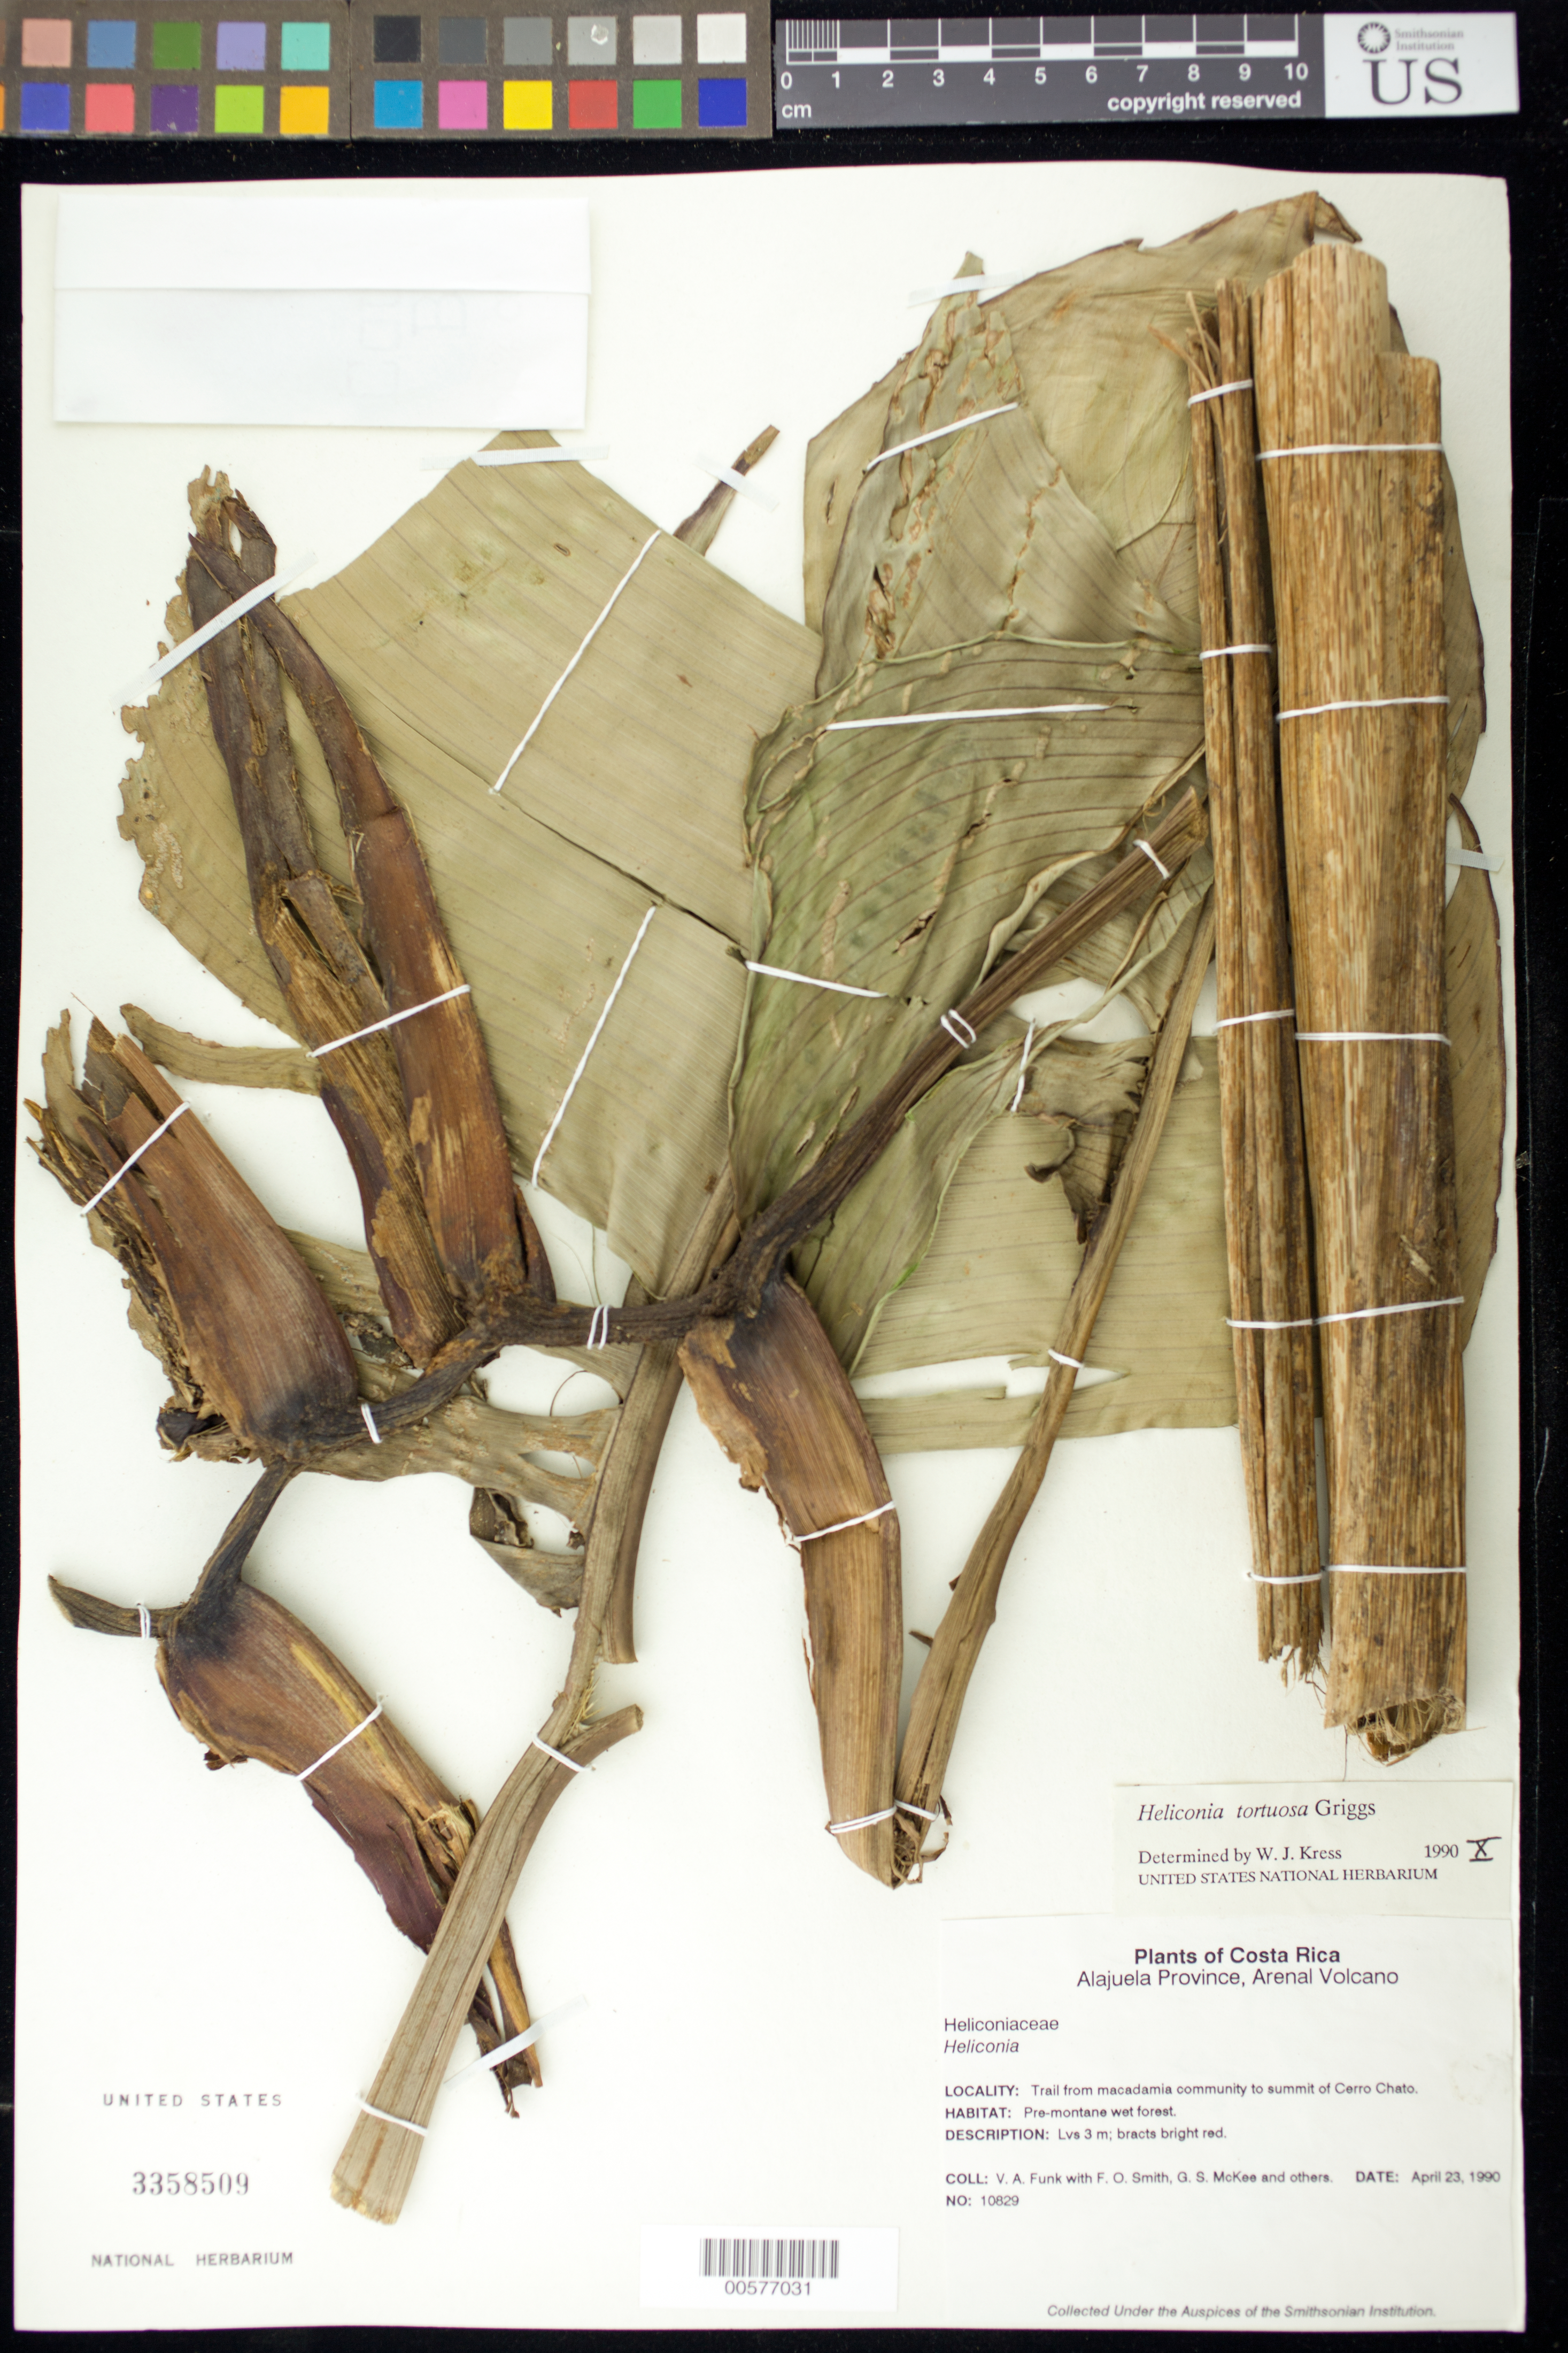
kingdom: Plantae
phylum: Tracheophyta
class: Liliopsida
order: Zingiberales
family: Heliconiaceae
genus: Heliconia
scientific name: Heliconia tortuosa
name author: R.F. Griggs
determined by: Kress, W. J., (US), Smithsonian Institution - National Museum of Natural History (UNITED STATES)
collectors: V. Funk, F. Smith, G. S. McKee & et al.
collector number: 10829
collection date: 1990-04-23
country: Costa Rica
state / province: Alajuela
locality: Trail from macadamia community to summit of Cerro Chato. Arenal Volcano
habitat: Pre-montaine wet forest.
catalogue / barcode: US 3358509